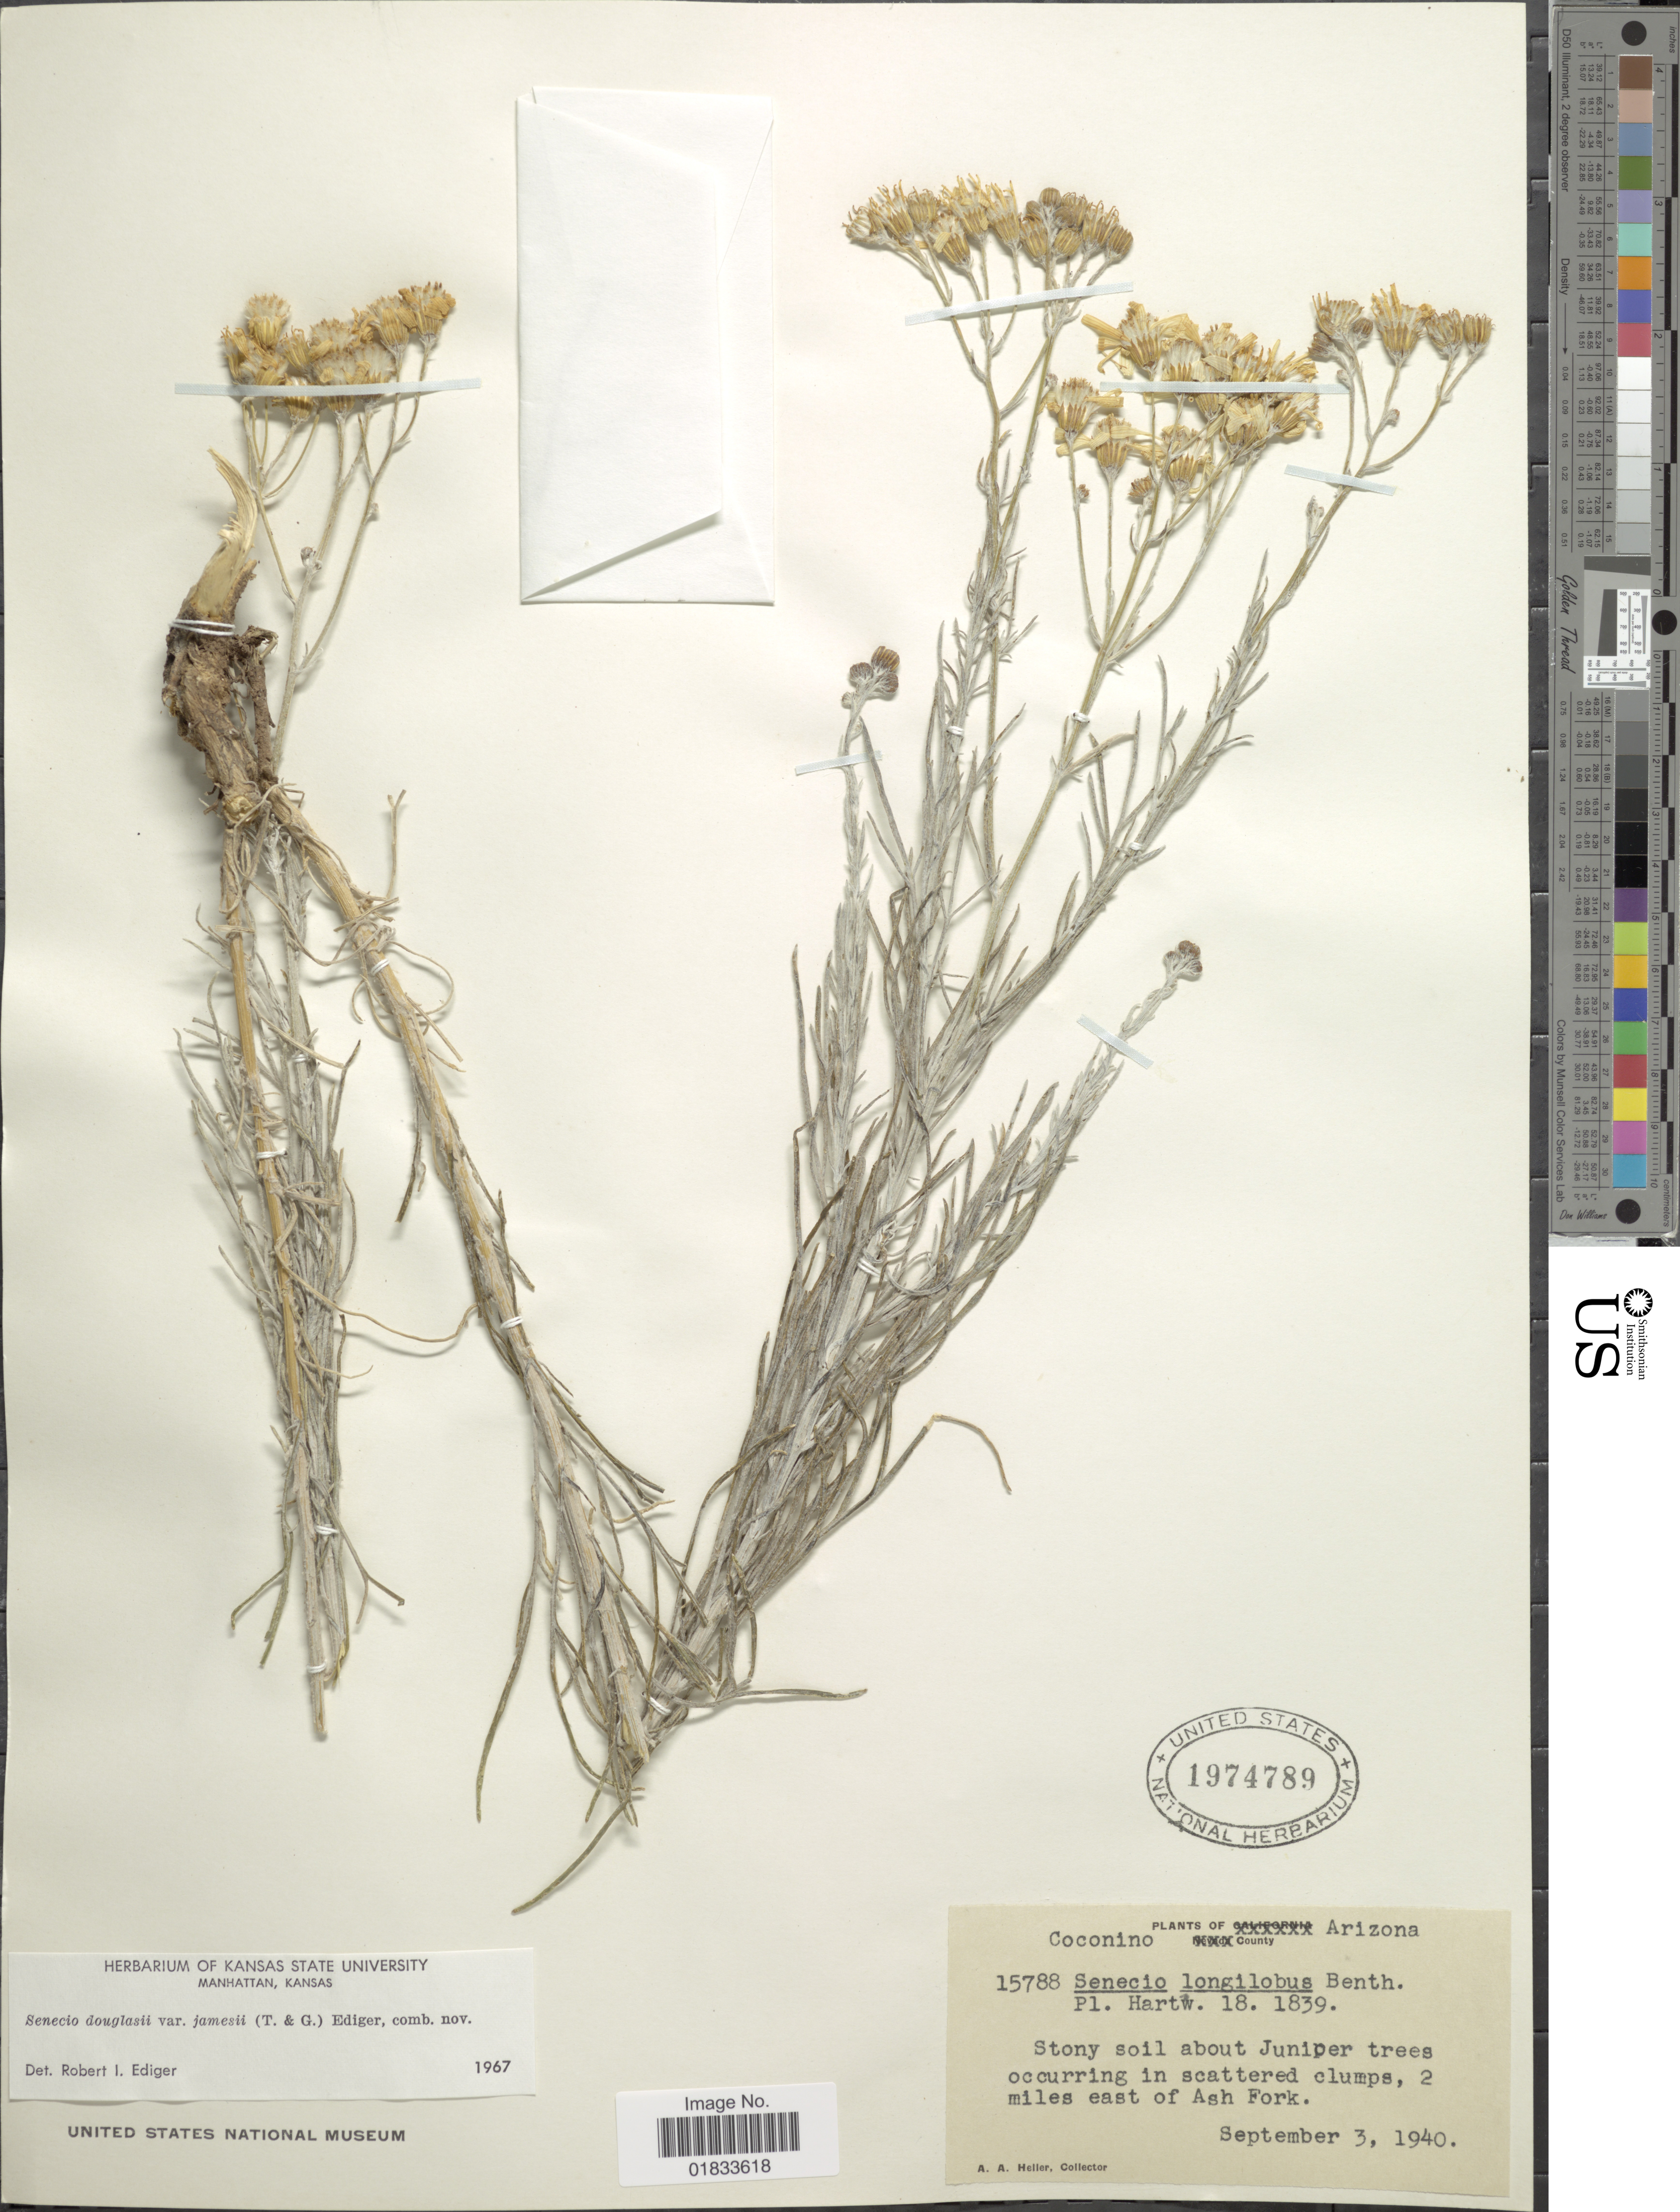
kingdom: Plantae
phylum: Tracheophyta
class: Magnoliopsida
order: Asterales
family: Asteraceae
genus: Senecio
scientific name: Senecio flaccidus var. flaccidus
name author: Less.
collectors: A. A. Heller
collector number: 15788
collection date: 1940-09-03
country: United States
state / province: Arizona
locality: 2 miles east of Ash Fork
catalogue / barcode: US 1974789